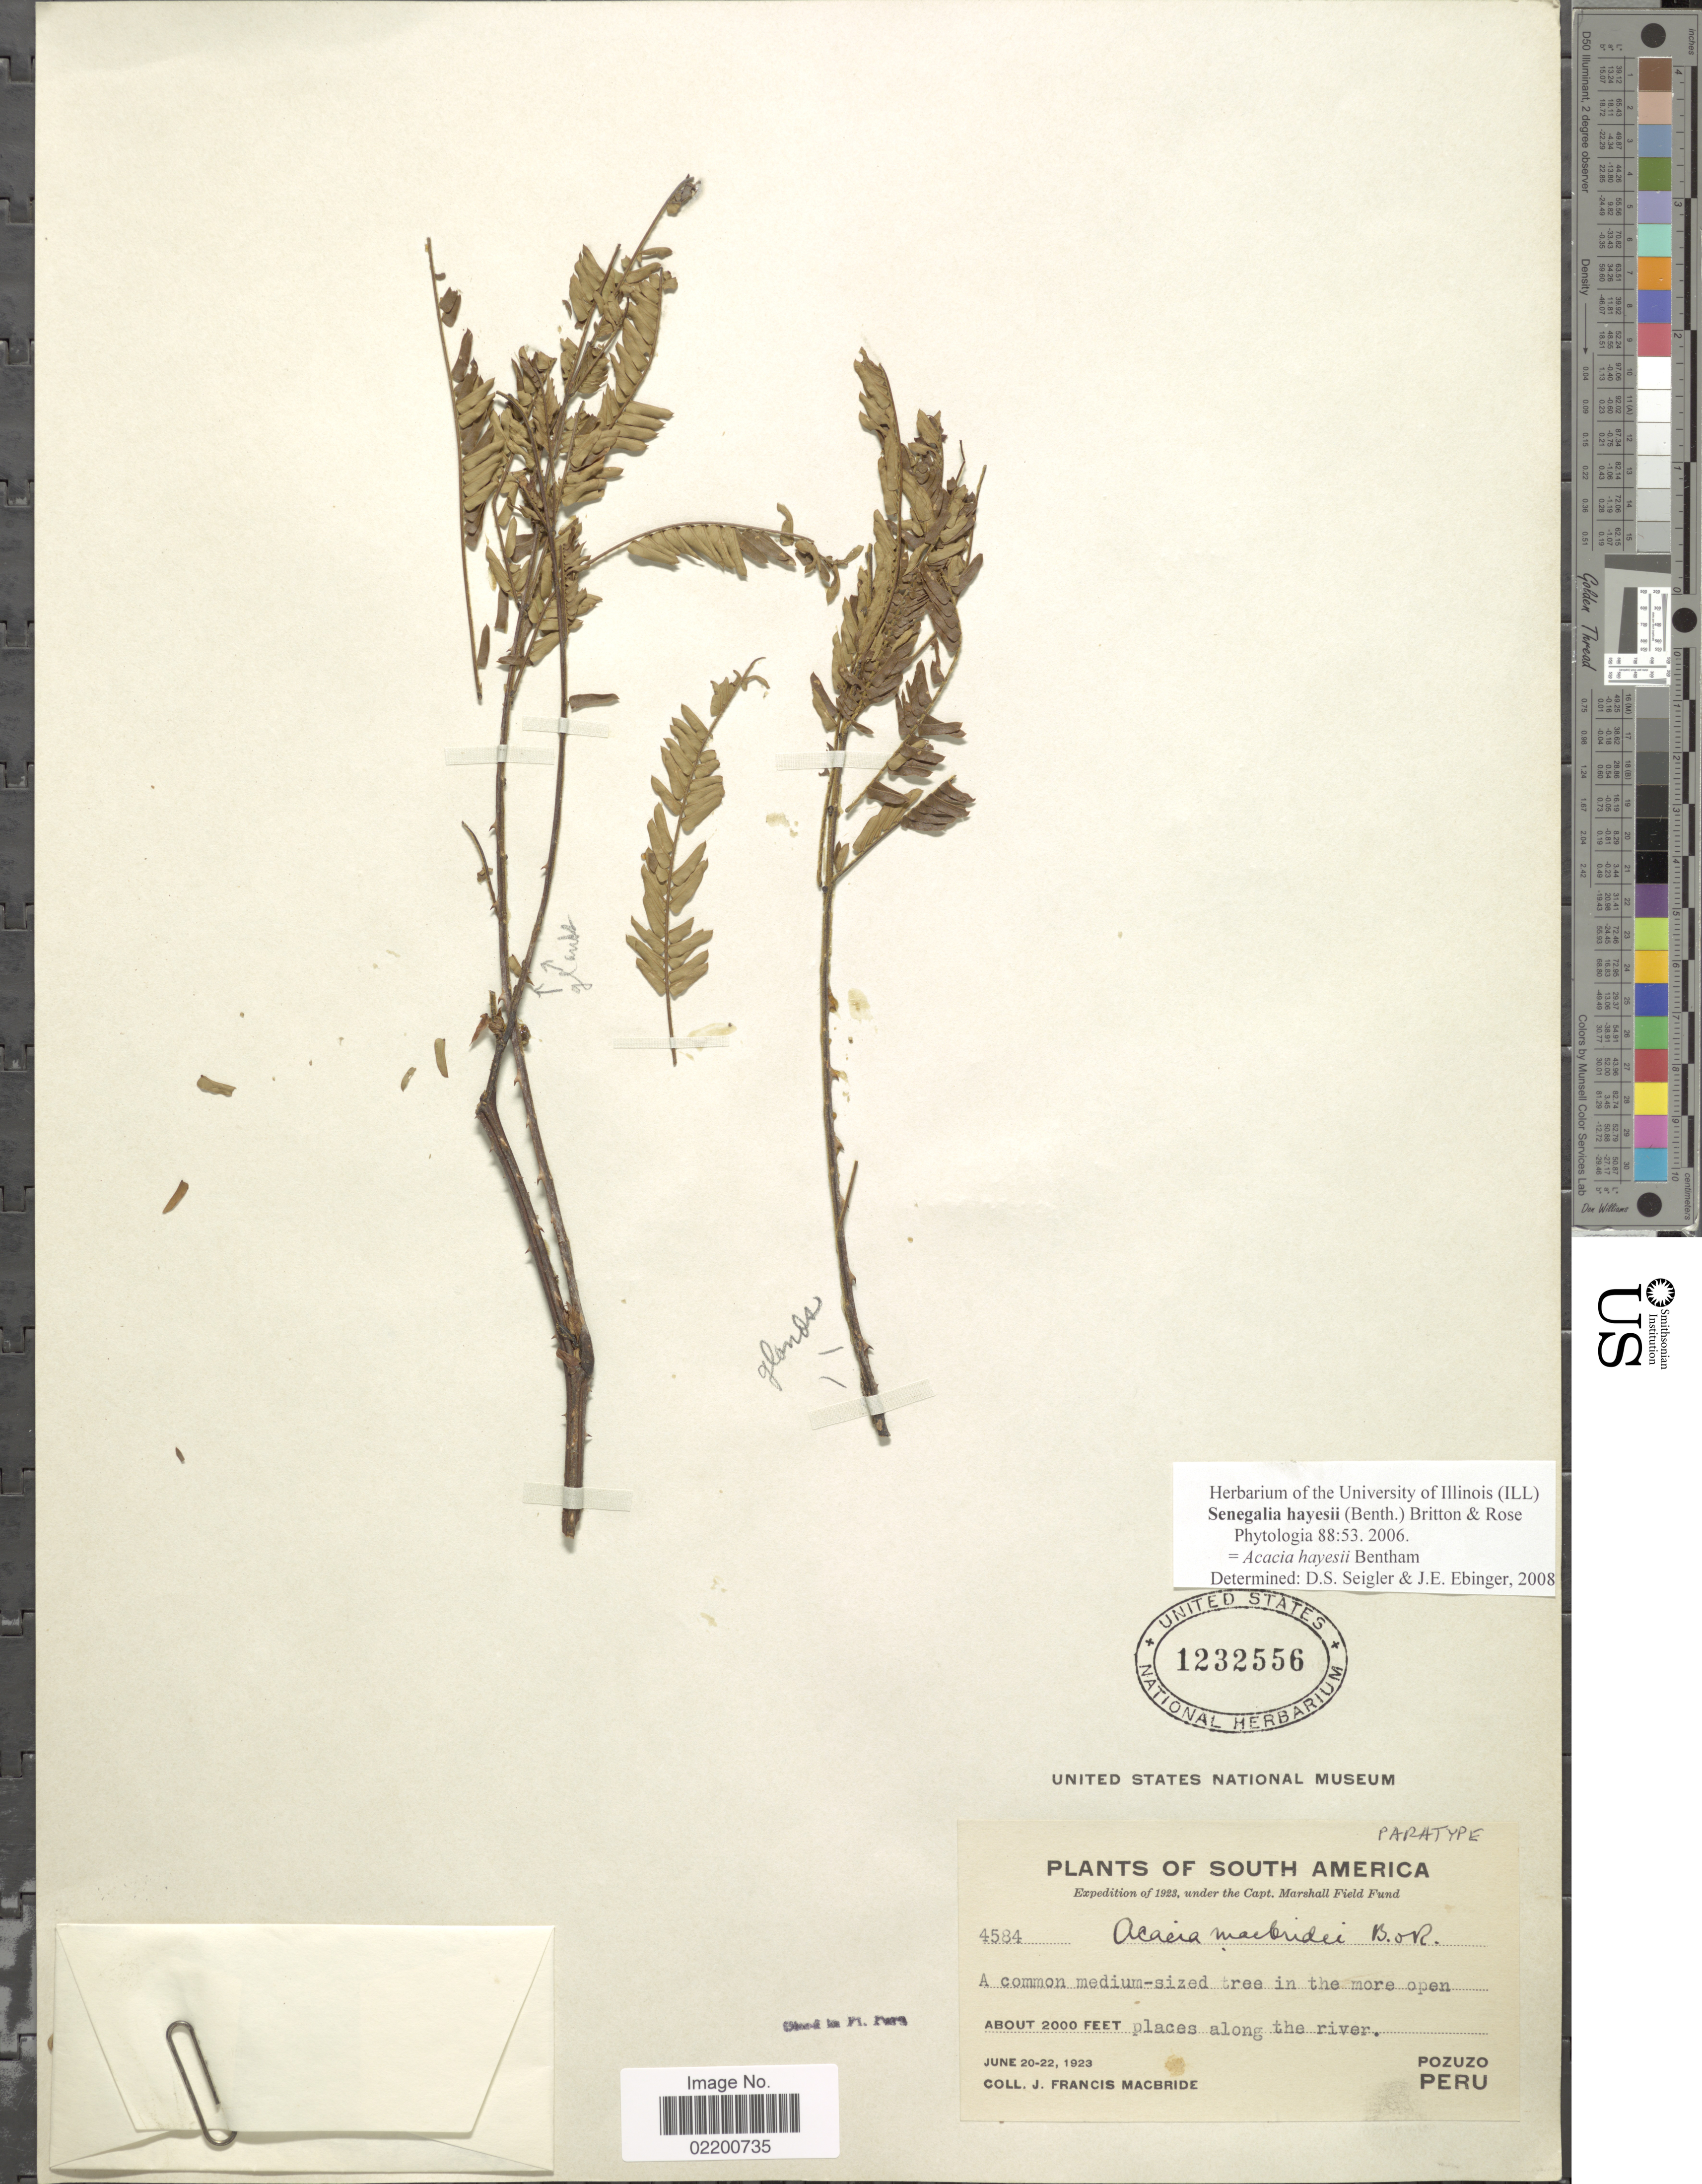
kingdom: Plantae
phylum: Tracheophyta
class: Magnoliopsida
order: Fabales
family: Fabaceae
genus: Senegalia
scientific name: Senegalia hayesii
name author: (Benth.) Britton & Rose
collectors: J. F. Macbride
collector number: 4584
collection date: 1923-06-20/1923-06-22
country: Peru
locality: Places along the river, Pozuzo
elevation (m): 610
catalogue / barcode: US 1232556